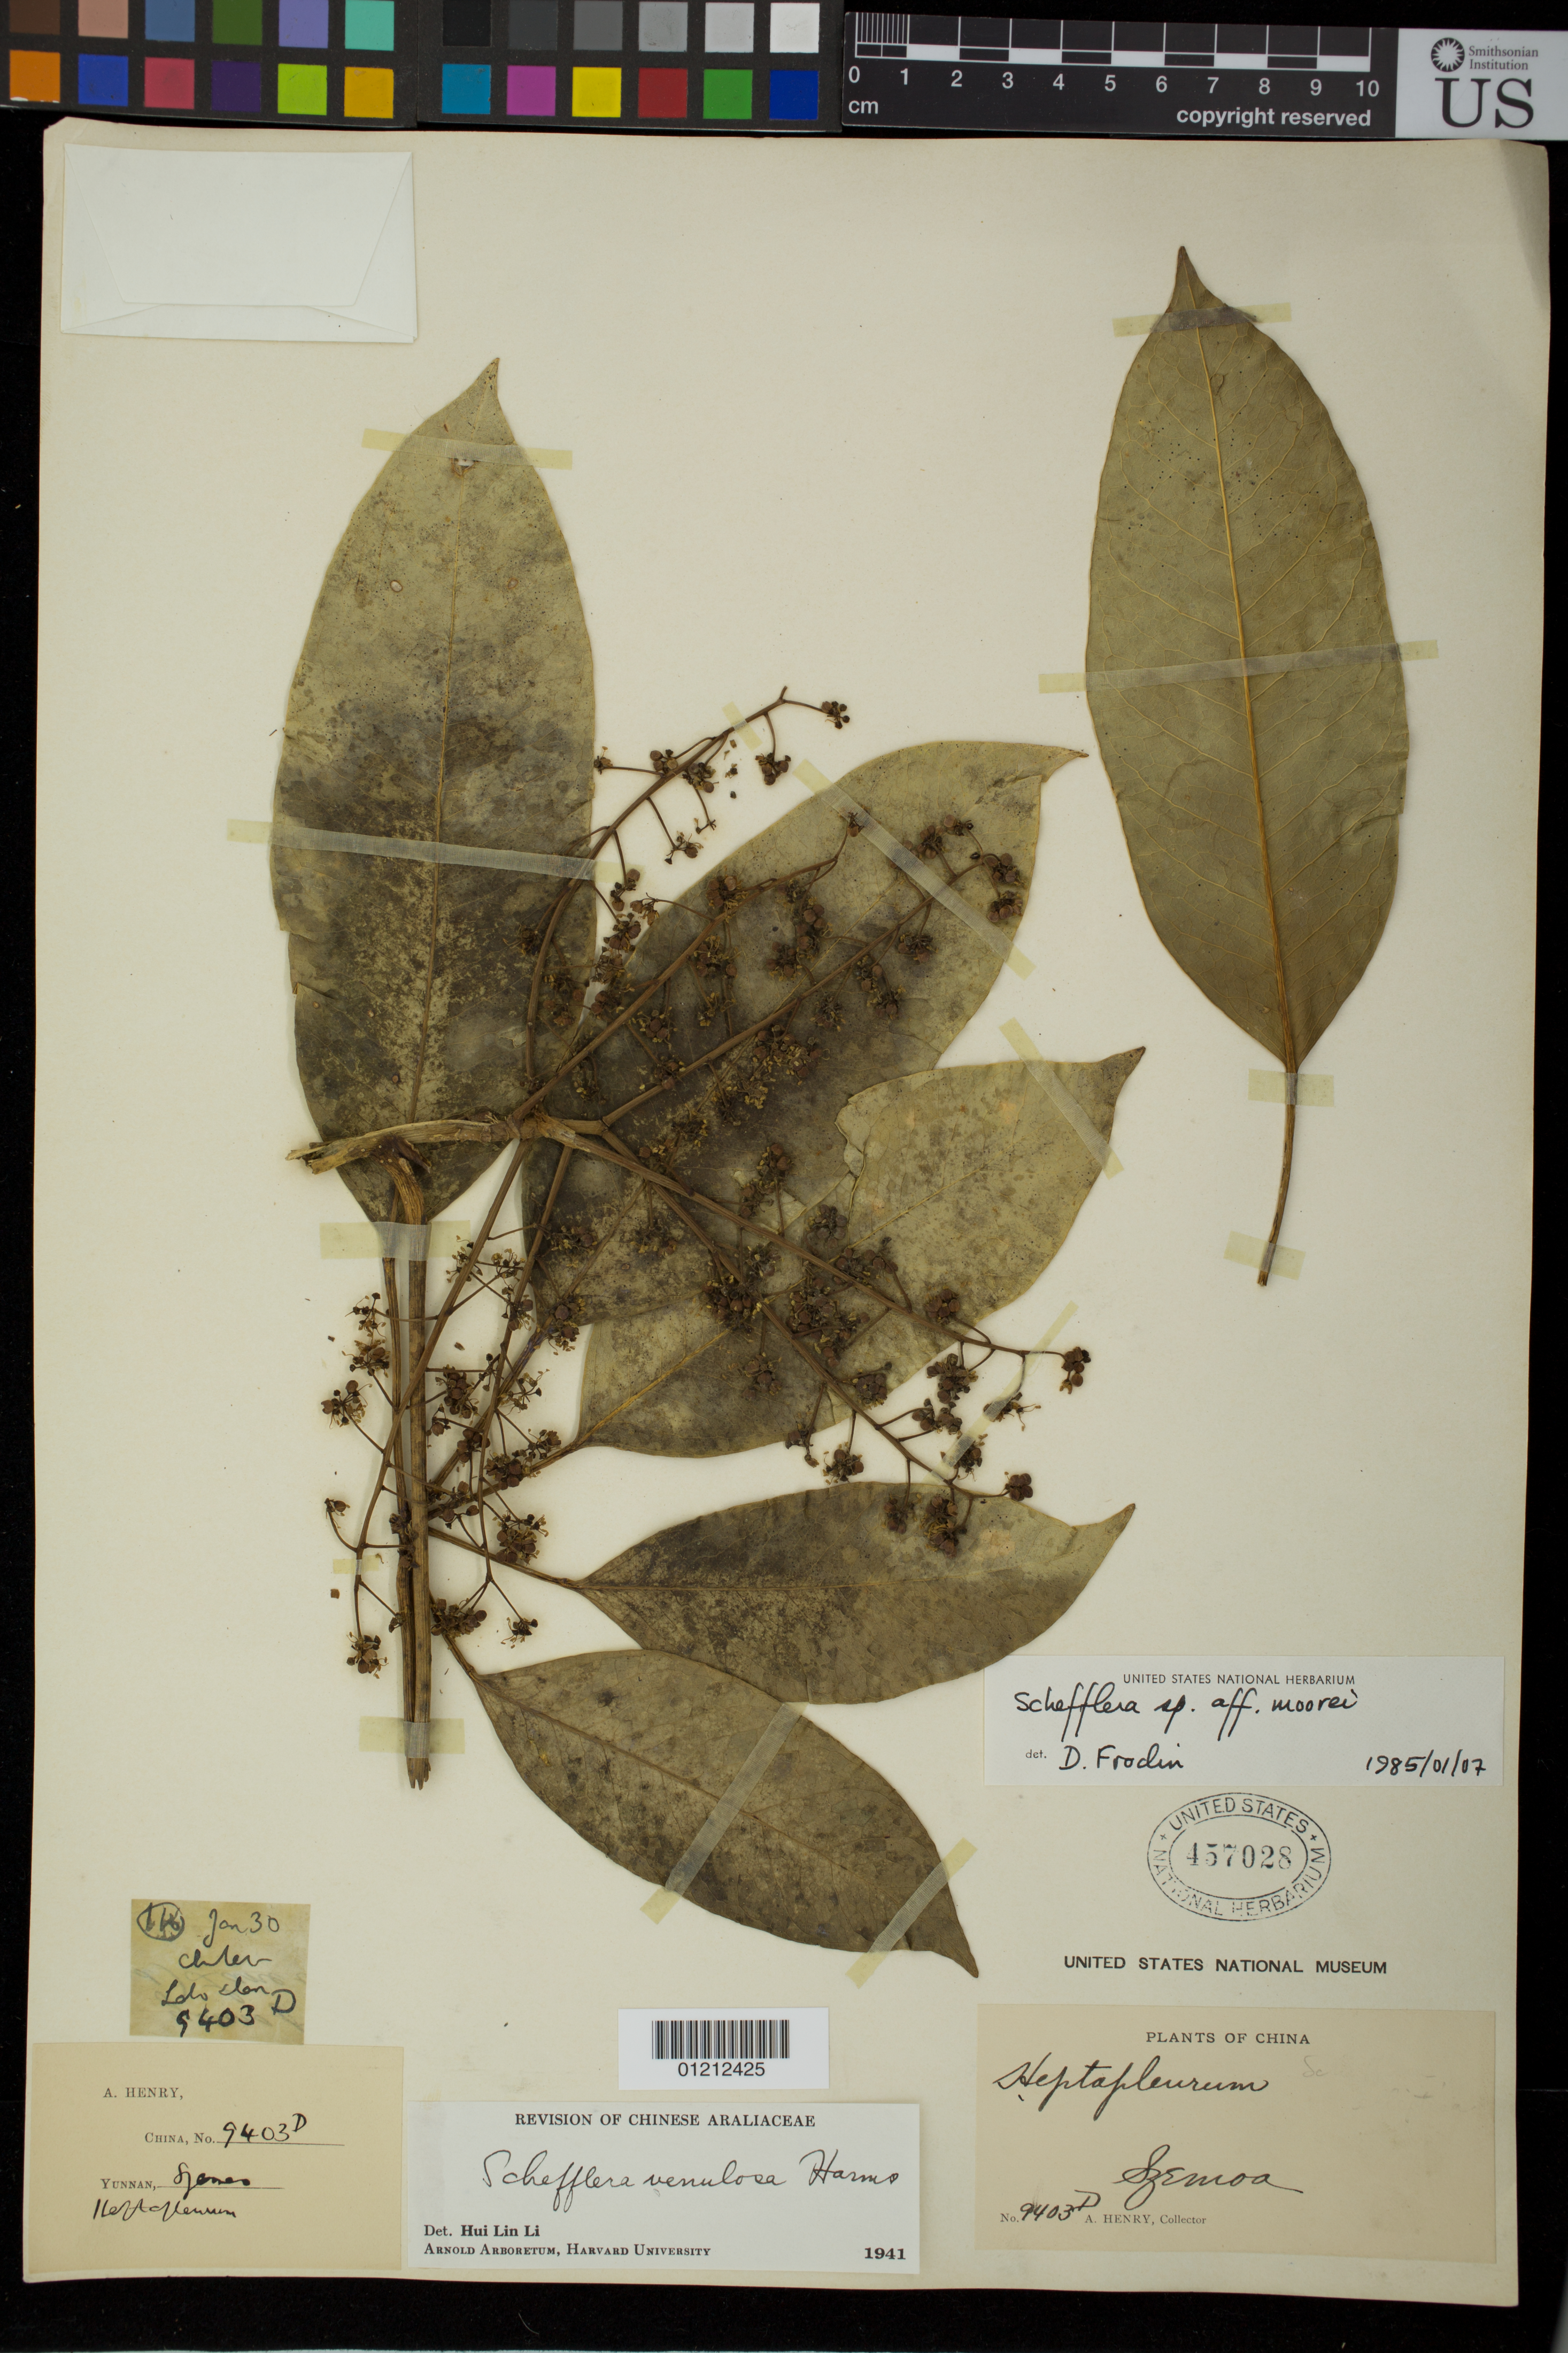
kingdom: Plantae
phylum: Tracheophyta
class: Magnoliopsida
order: Apiales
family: Araliaceae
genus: Schefflera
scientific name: Schefflera sp.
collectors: A. Henry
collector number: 9403 D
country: China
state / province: Yunnan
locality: Szemoa.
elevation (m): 1300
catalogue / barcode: US 457028